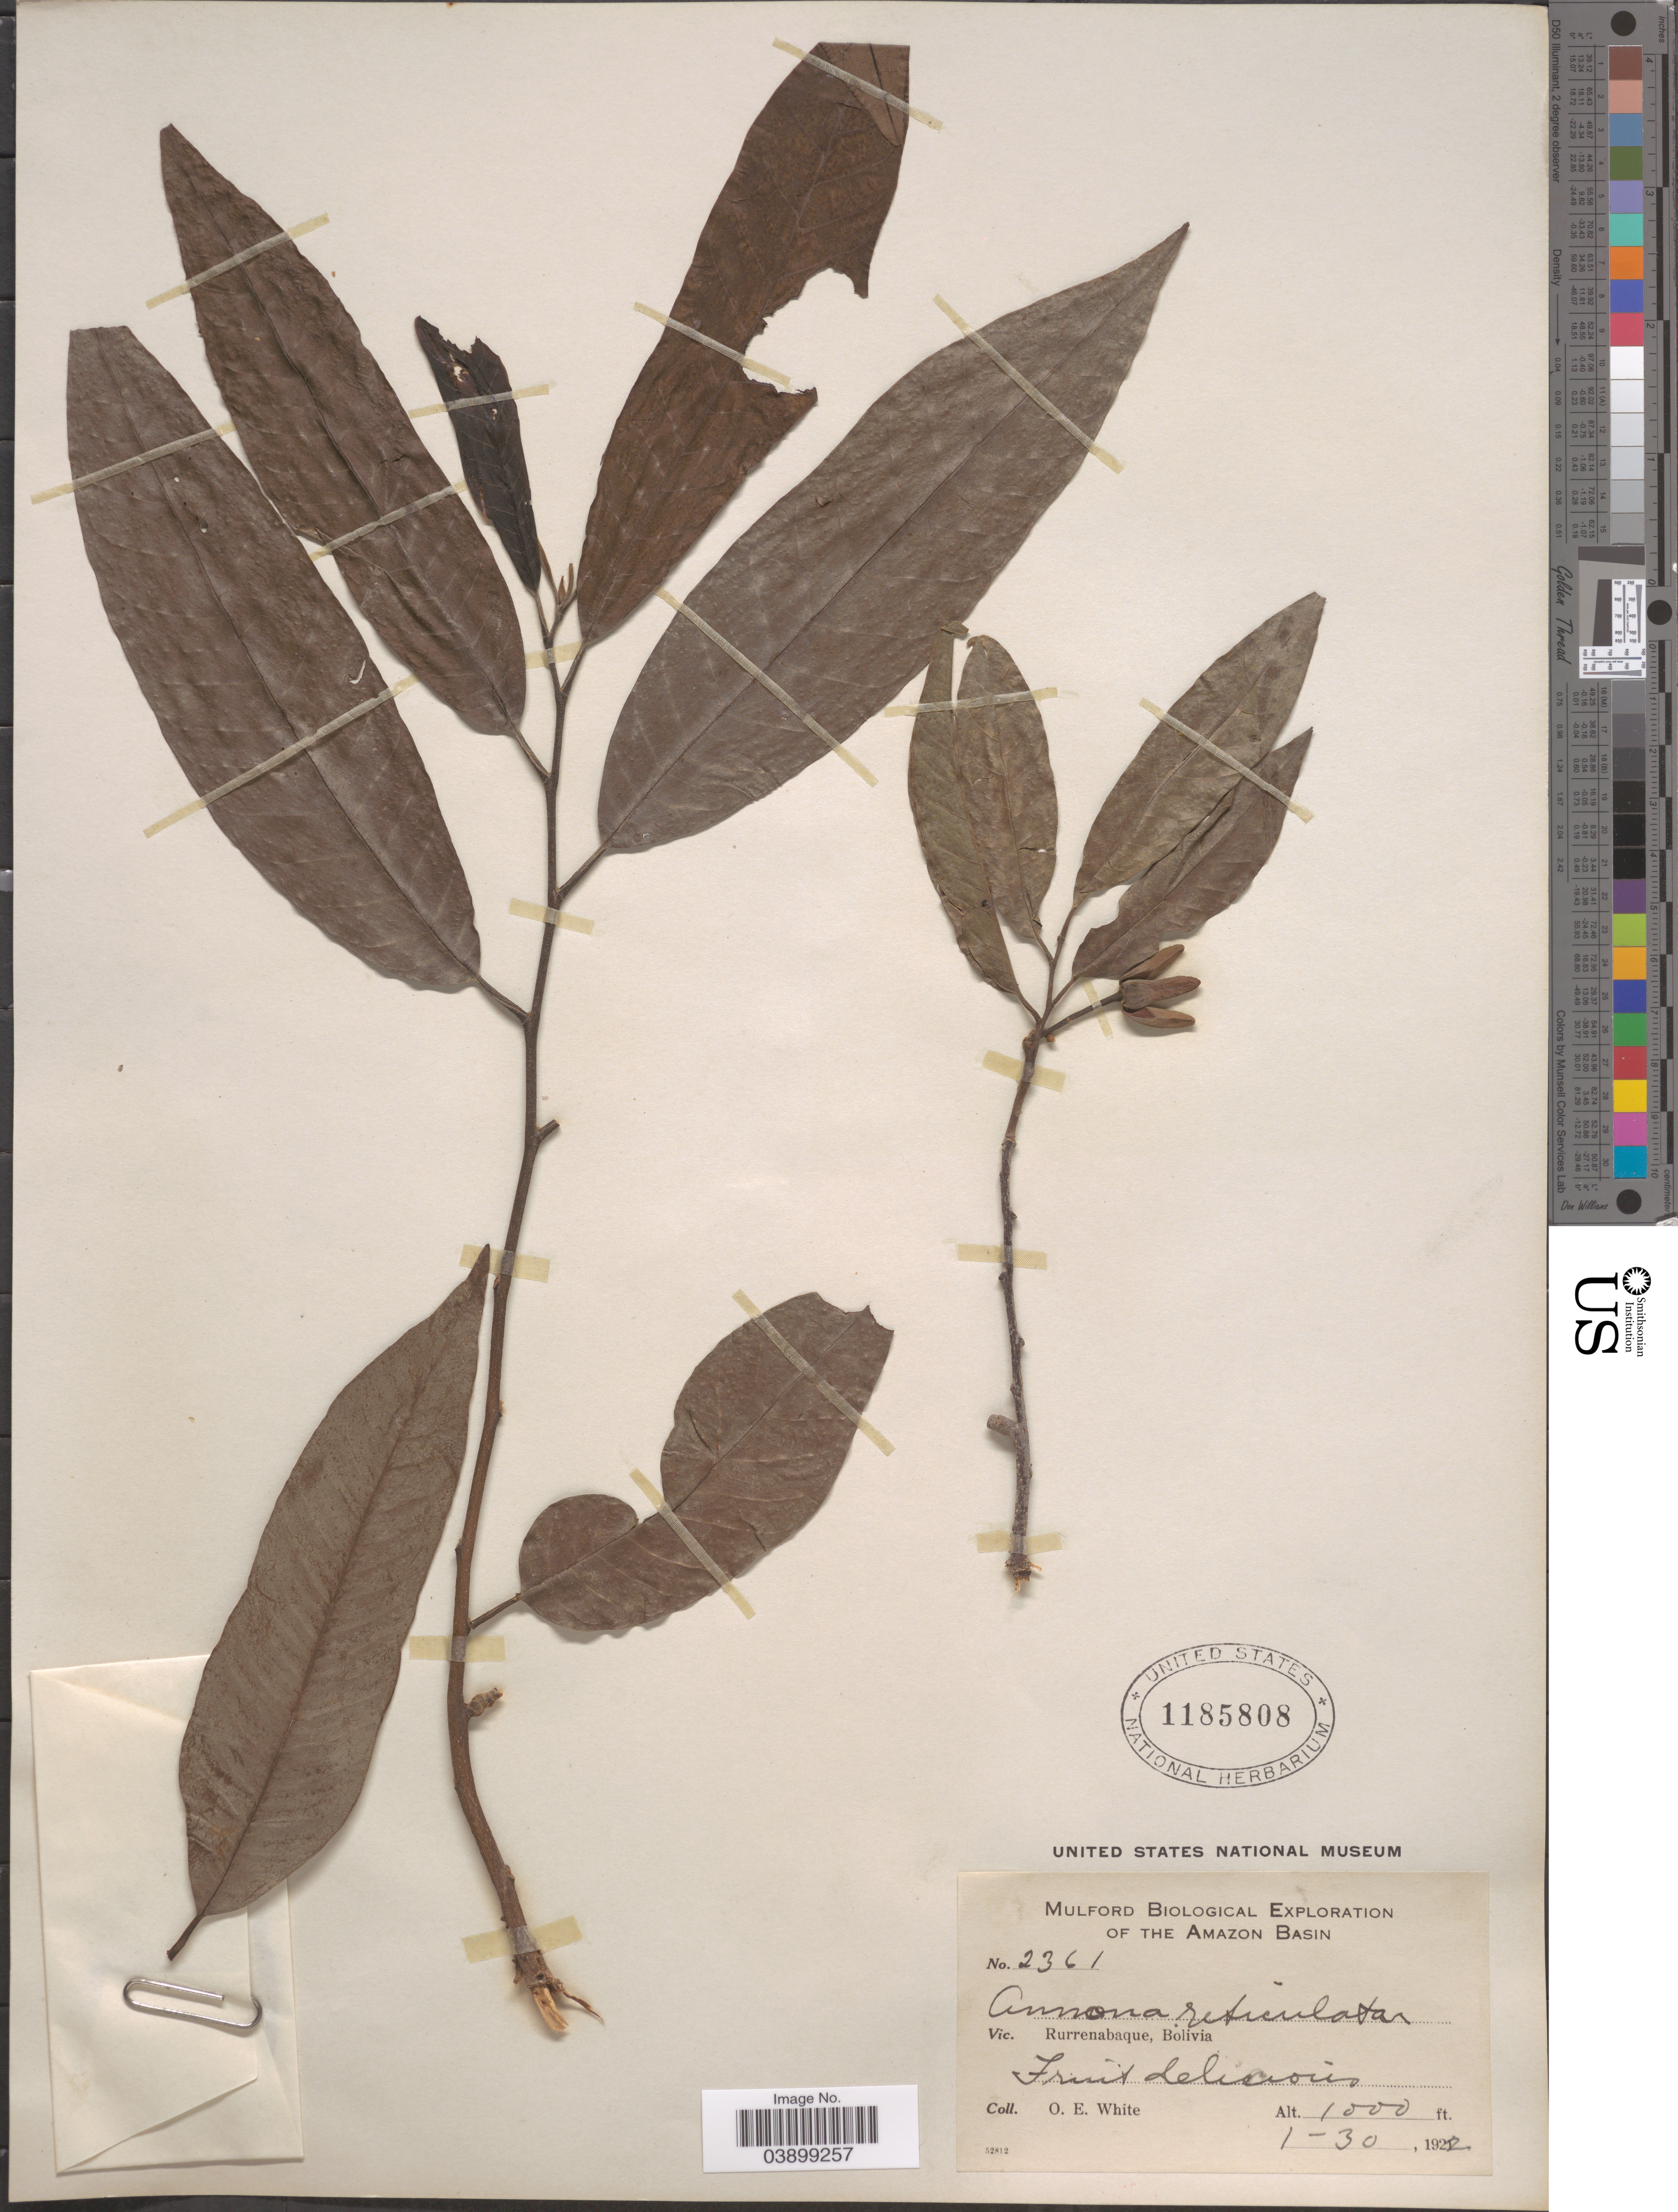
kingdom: Plantae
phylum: Tracheophyta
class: Magnoliopsida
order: Magnoliales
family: Annonaceae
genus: Annona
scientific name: Annona reticulata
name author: L.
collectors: O. E. White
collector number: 2361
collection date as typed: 1-30-1922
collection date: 1922-01-30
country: Bolivia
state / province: Beni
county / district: José Ballivián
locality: Rurrenabaque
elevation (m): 305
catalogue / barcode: US 1185808